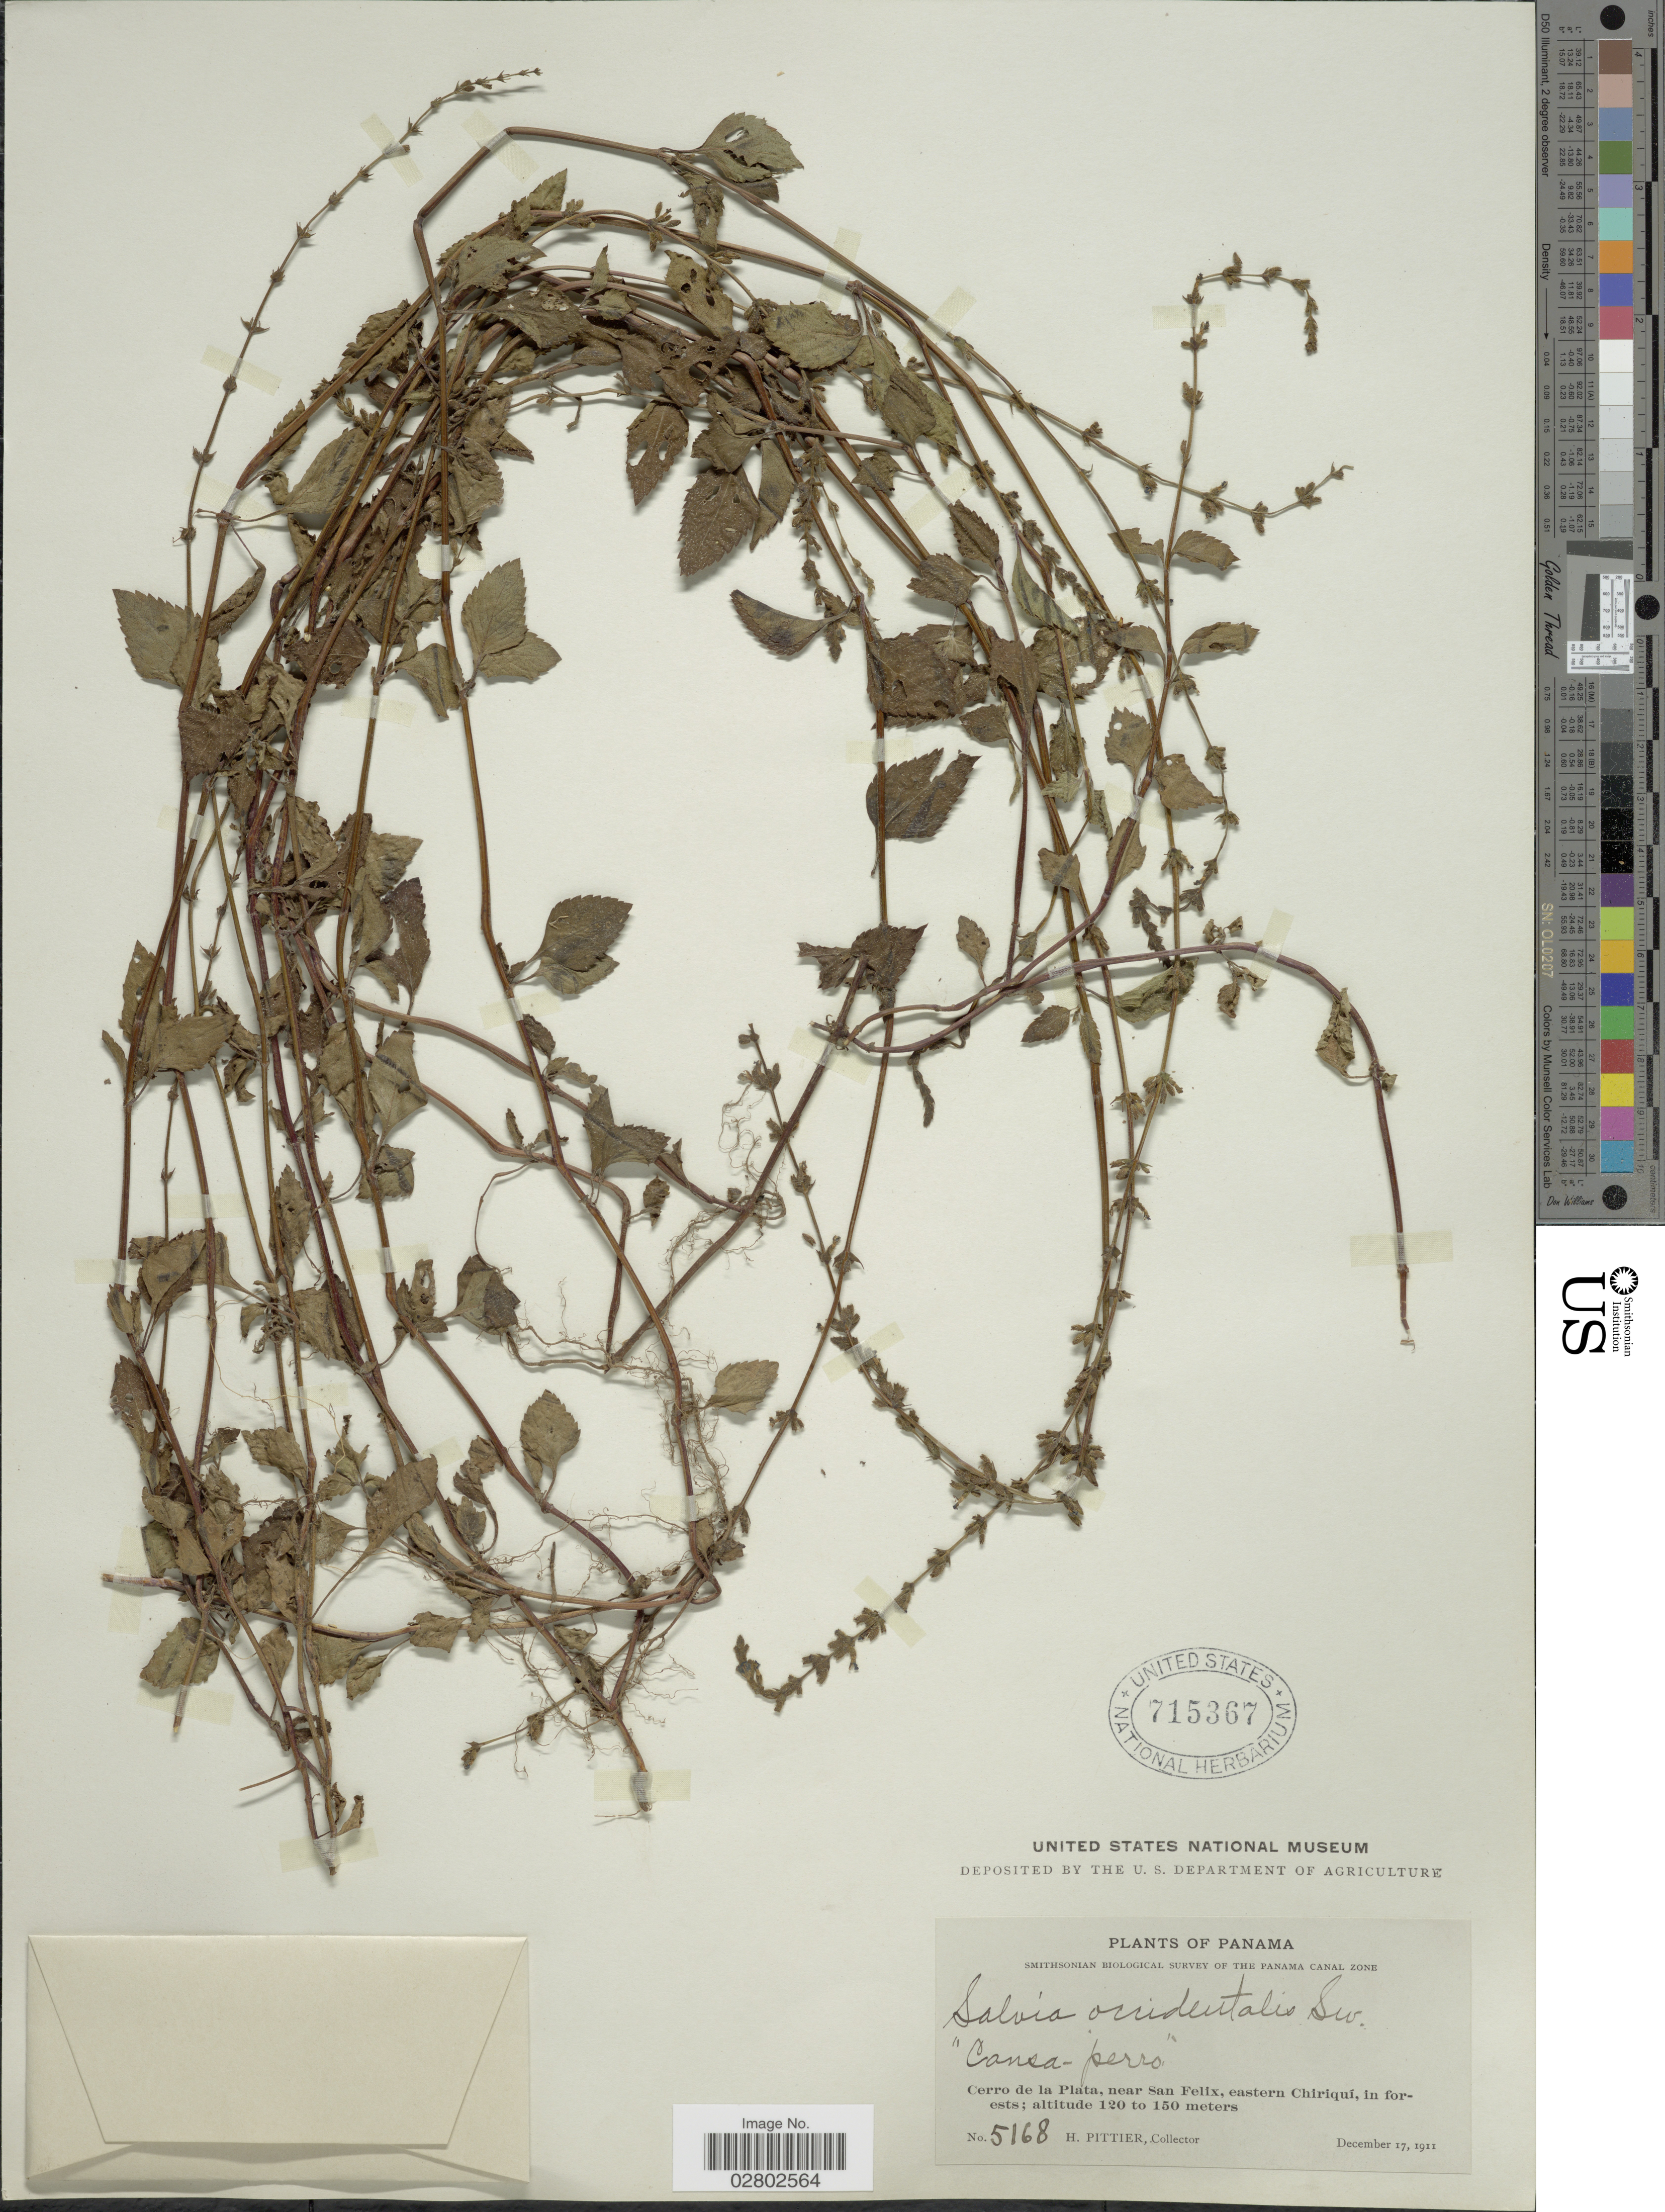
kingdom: Plantae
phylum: Tracheophyta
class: Magnoliopsida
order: Lamiales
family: Lamiaceae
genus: Salvia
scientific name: Salvia occidentalis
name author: Sw.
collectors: H. F. Pittier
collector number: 5168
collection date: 1911-12-17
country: Panama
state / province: Chiriqui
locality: Cerro de la Plata, near San Felix, eastern Chiriqui.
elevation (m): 120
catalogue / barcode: US 715367